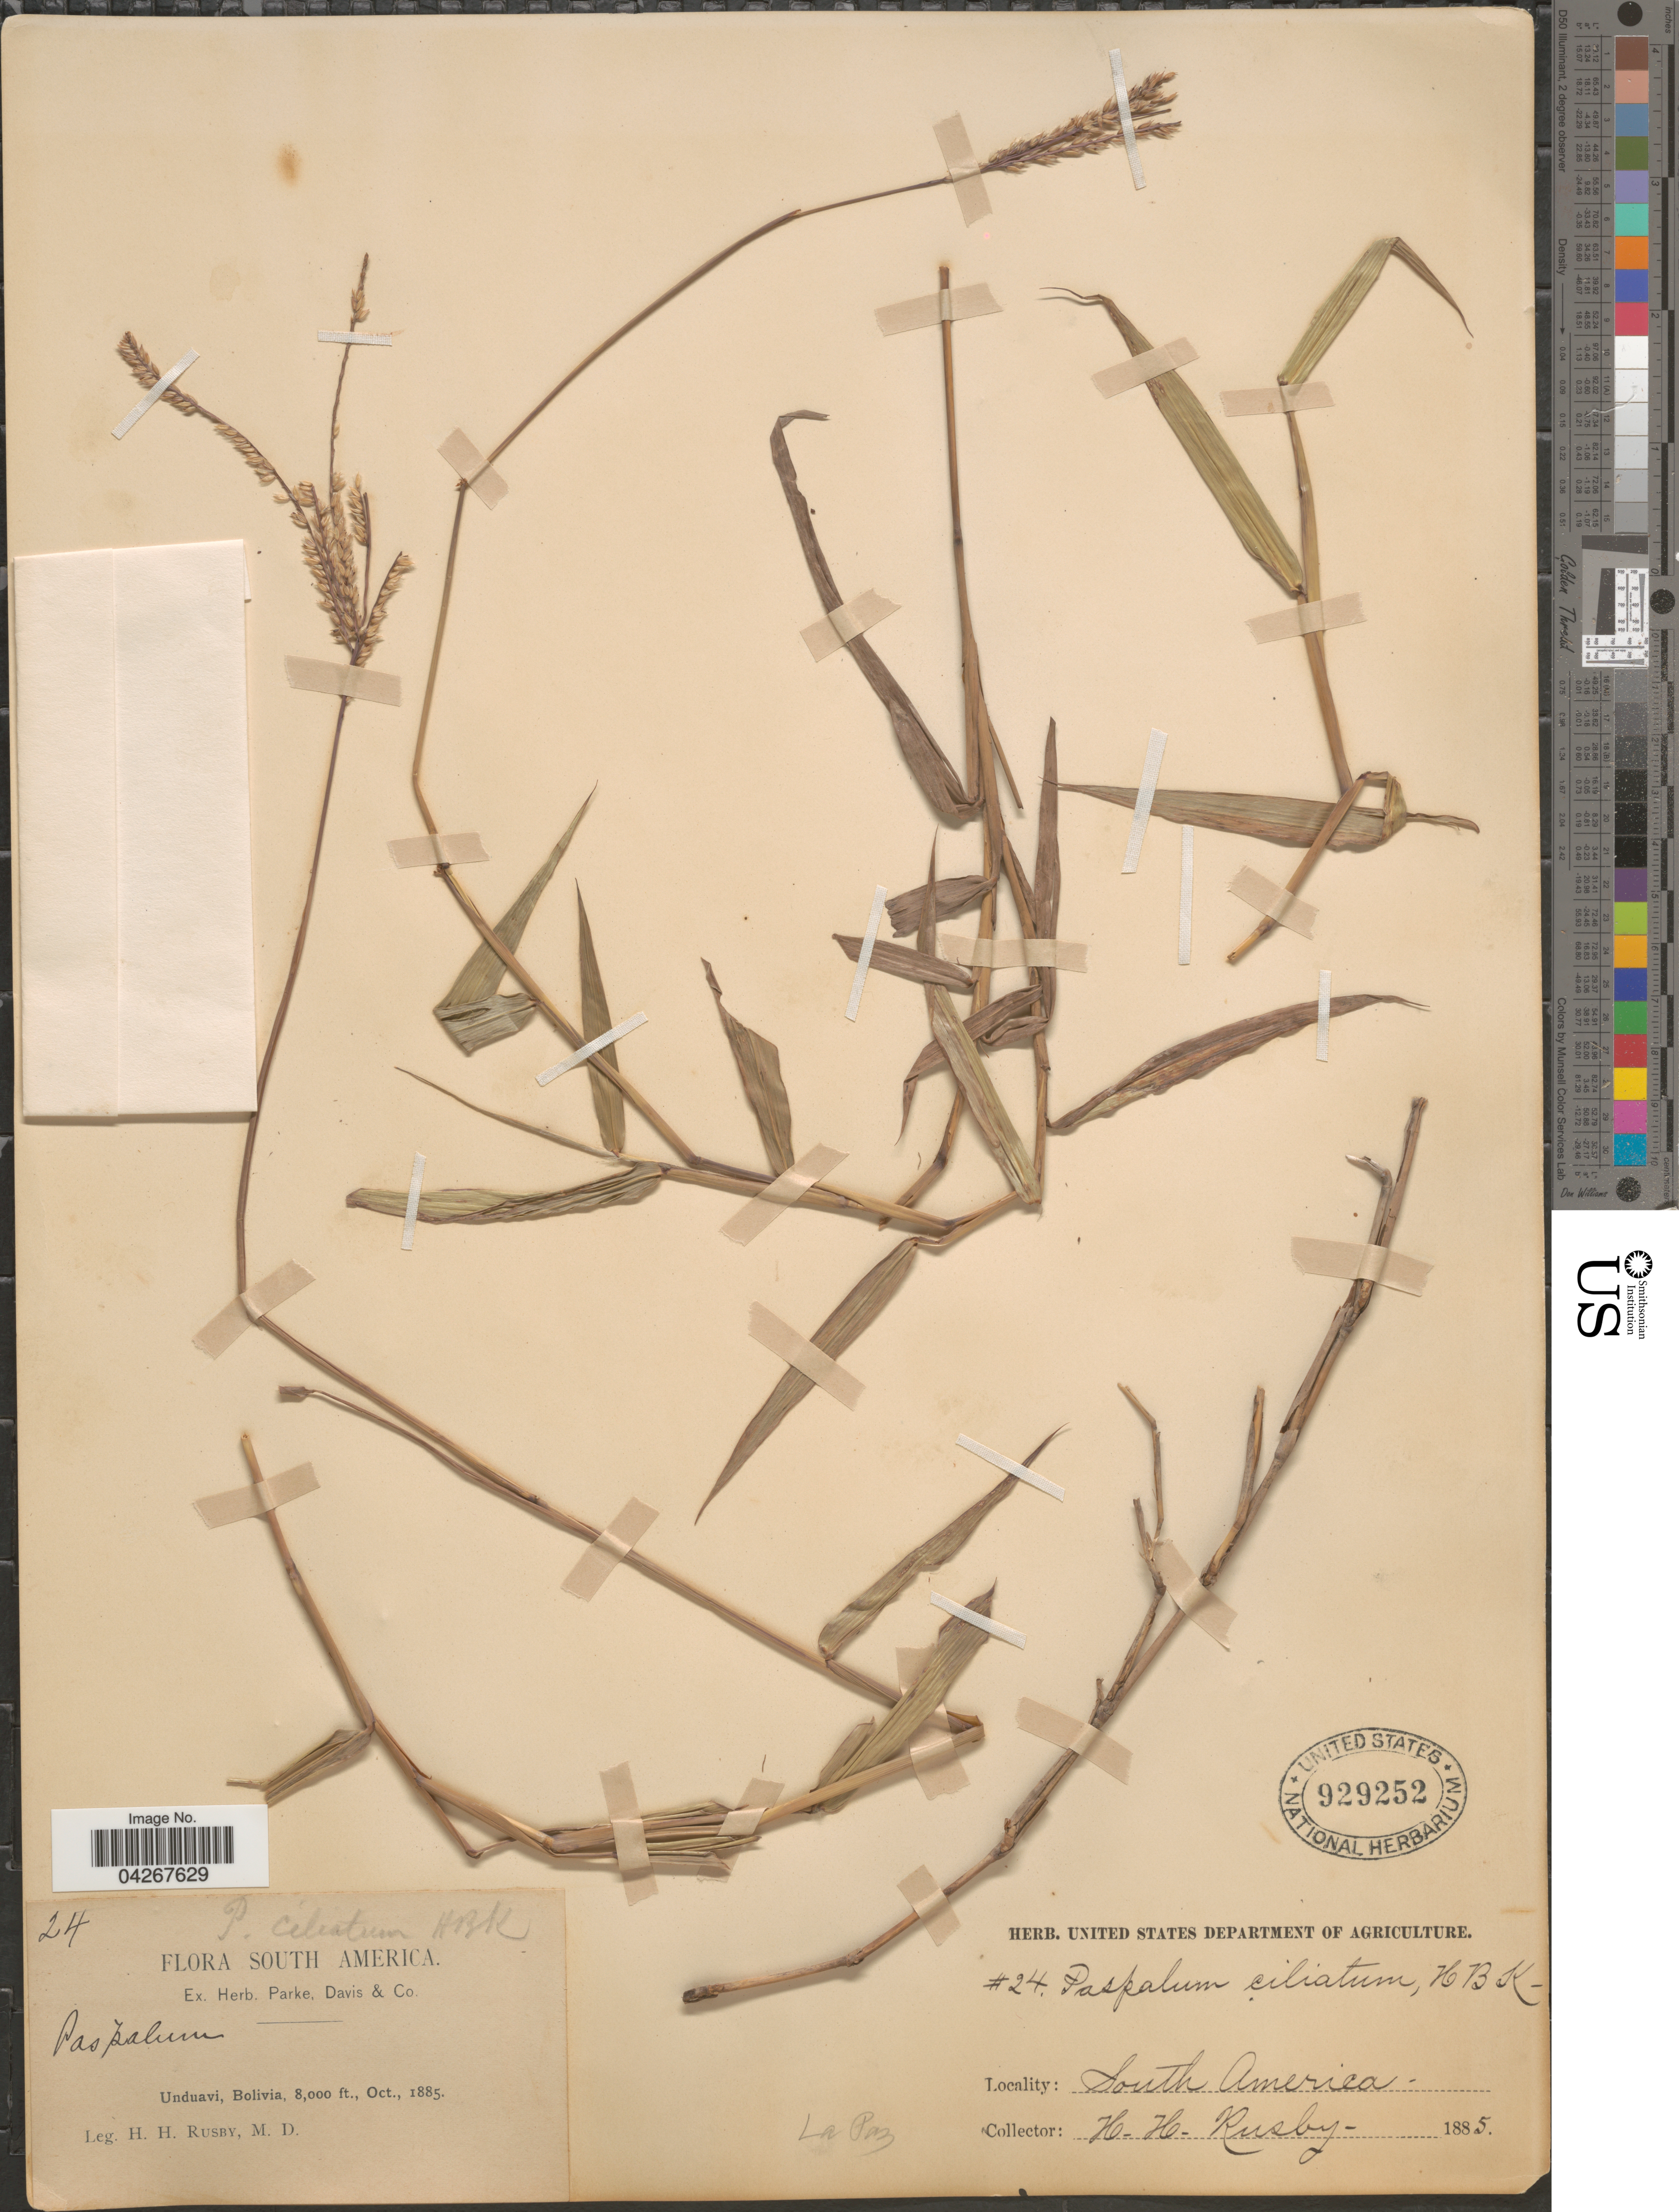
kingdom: Plantae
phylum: Tracheophyta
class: Liliopsida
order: Poales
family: Poaceae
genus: Paspalum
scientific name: Paspalum buchtienii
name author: Hack.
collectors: H. H. Rusby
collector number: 24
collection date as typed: Oct., 1885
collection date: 1885-10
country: Bolivia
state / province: La Paz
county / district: Nor Yungas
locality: Unduavi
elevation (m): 2438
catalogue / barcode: US 929252